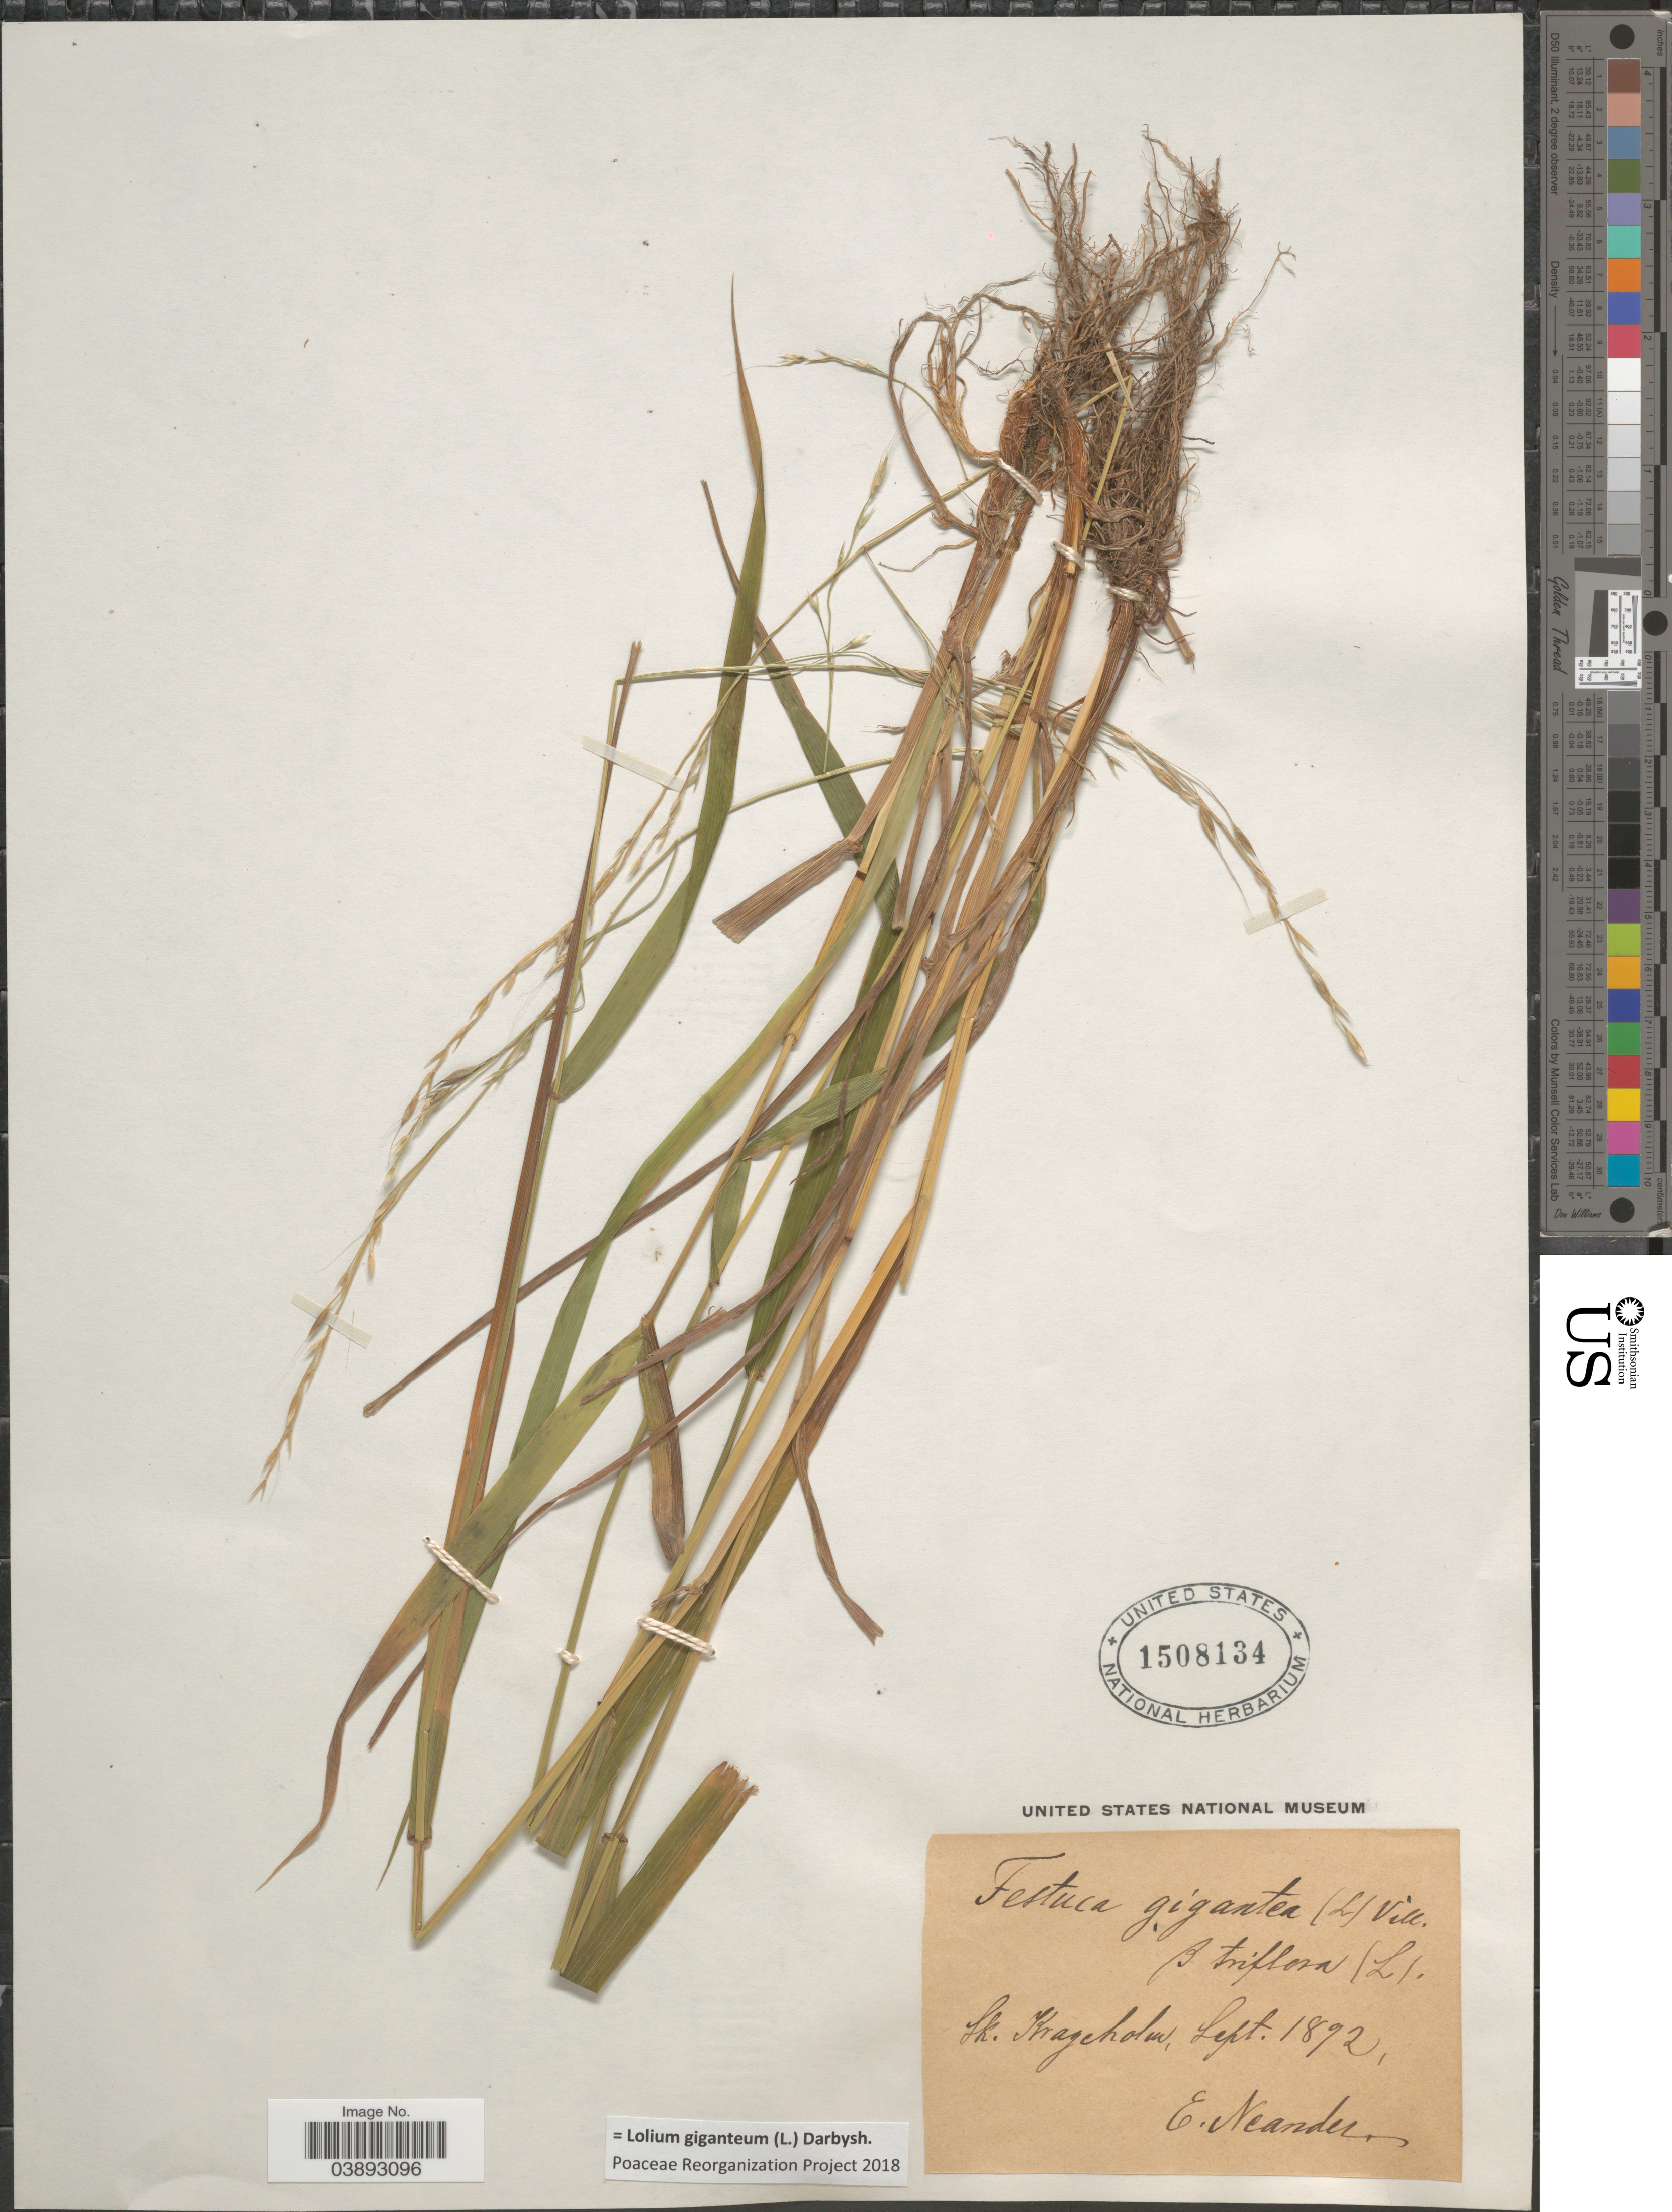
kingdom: Plantae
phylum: Tracheophyta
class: Liliopsida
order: Poales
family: Poaceae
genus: Lolium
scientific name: Lolium giganteum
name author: (L.) Darbysh.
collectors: E. Neander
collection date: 1892-09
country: Sweden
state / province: Skåne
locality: Sk. Krageholm.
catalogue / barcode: US 1508134